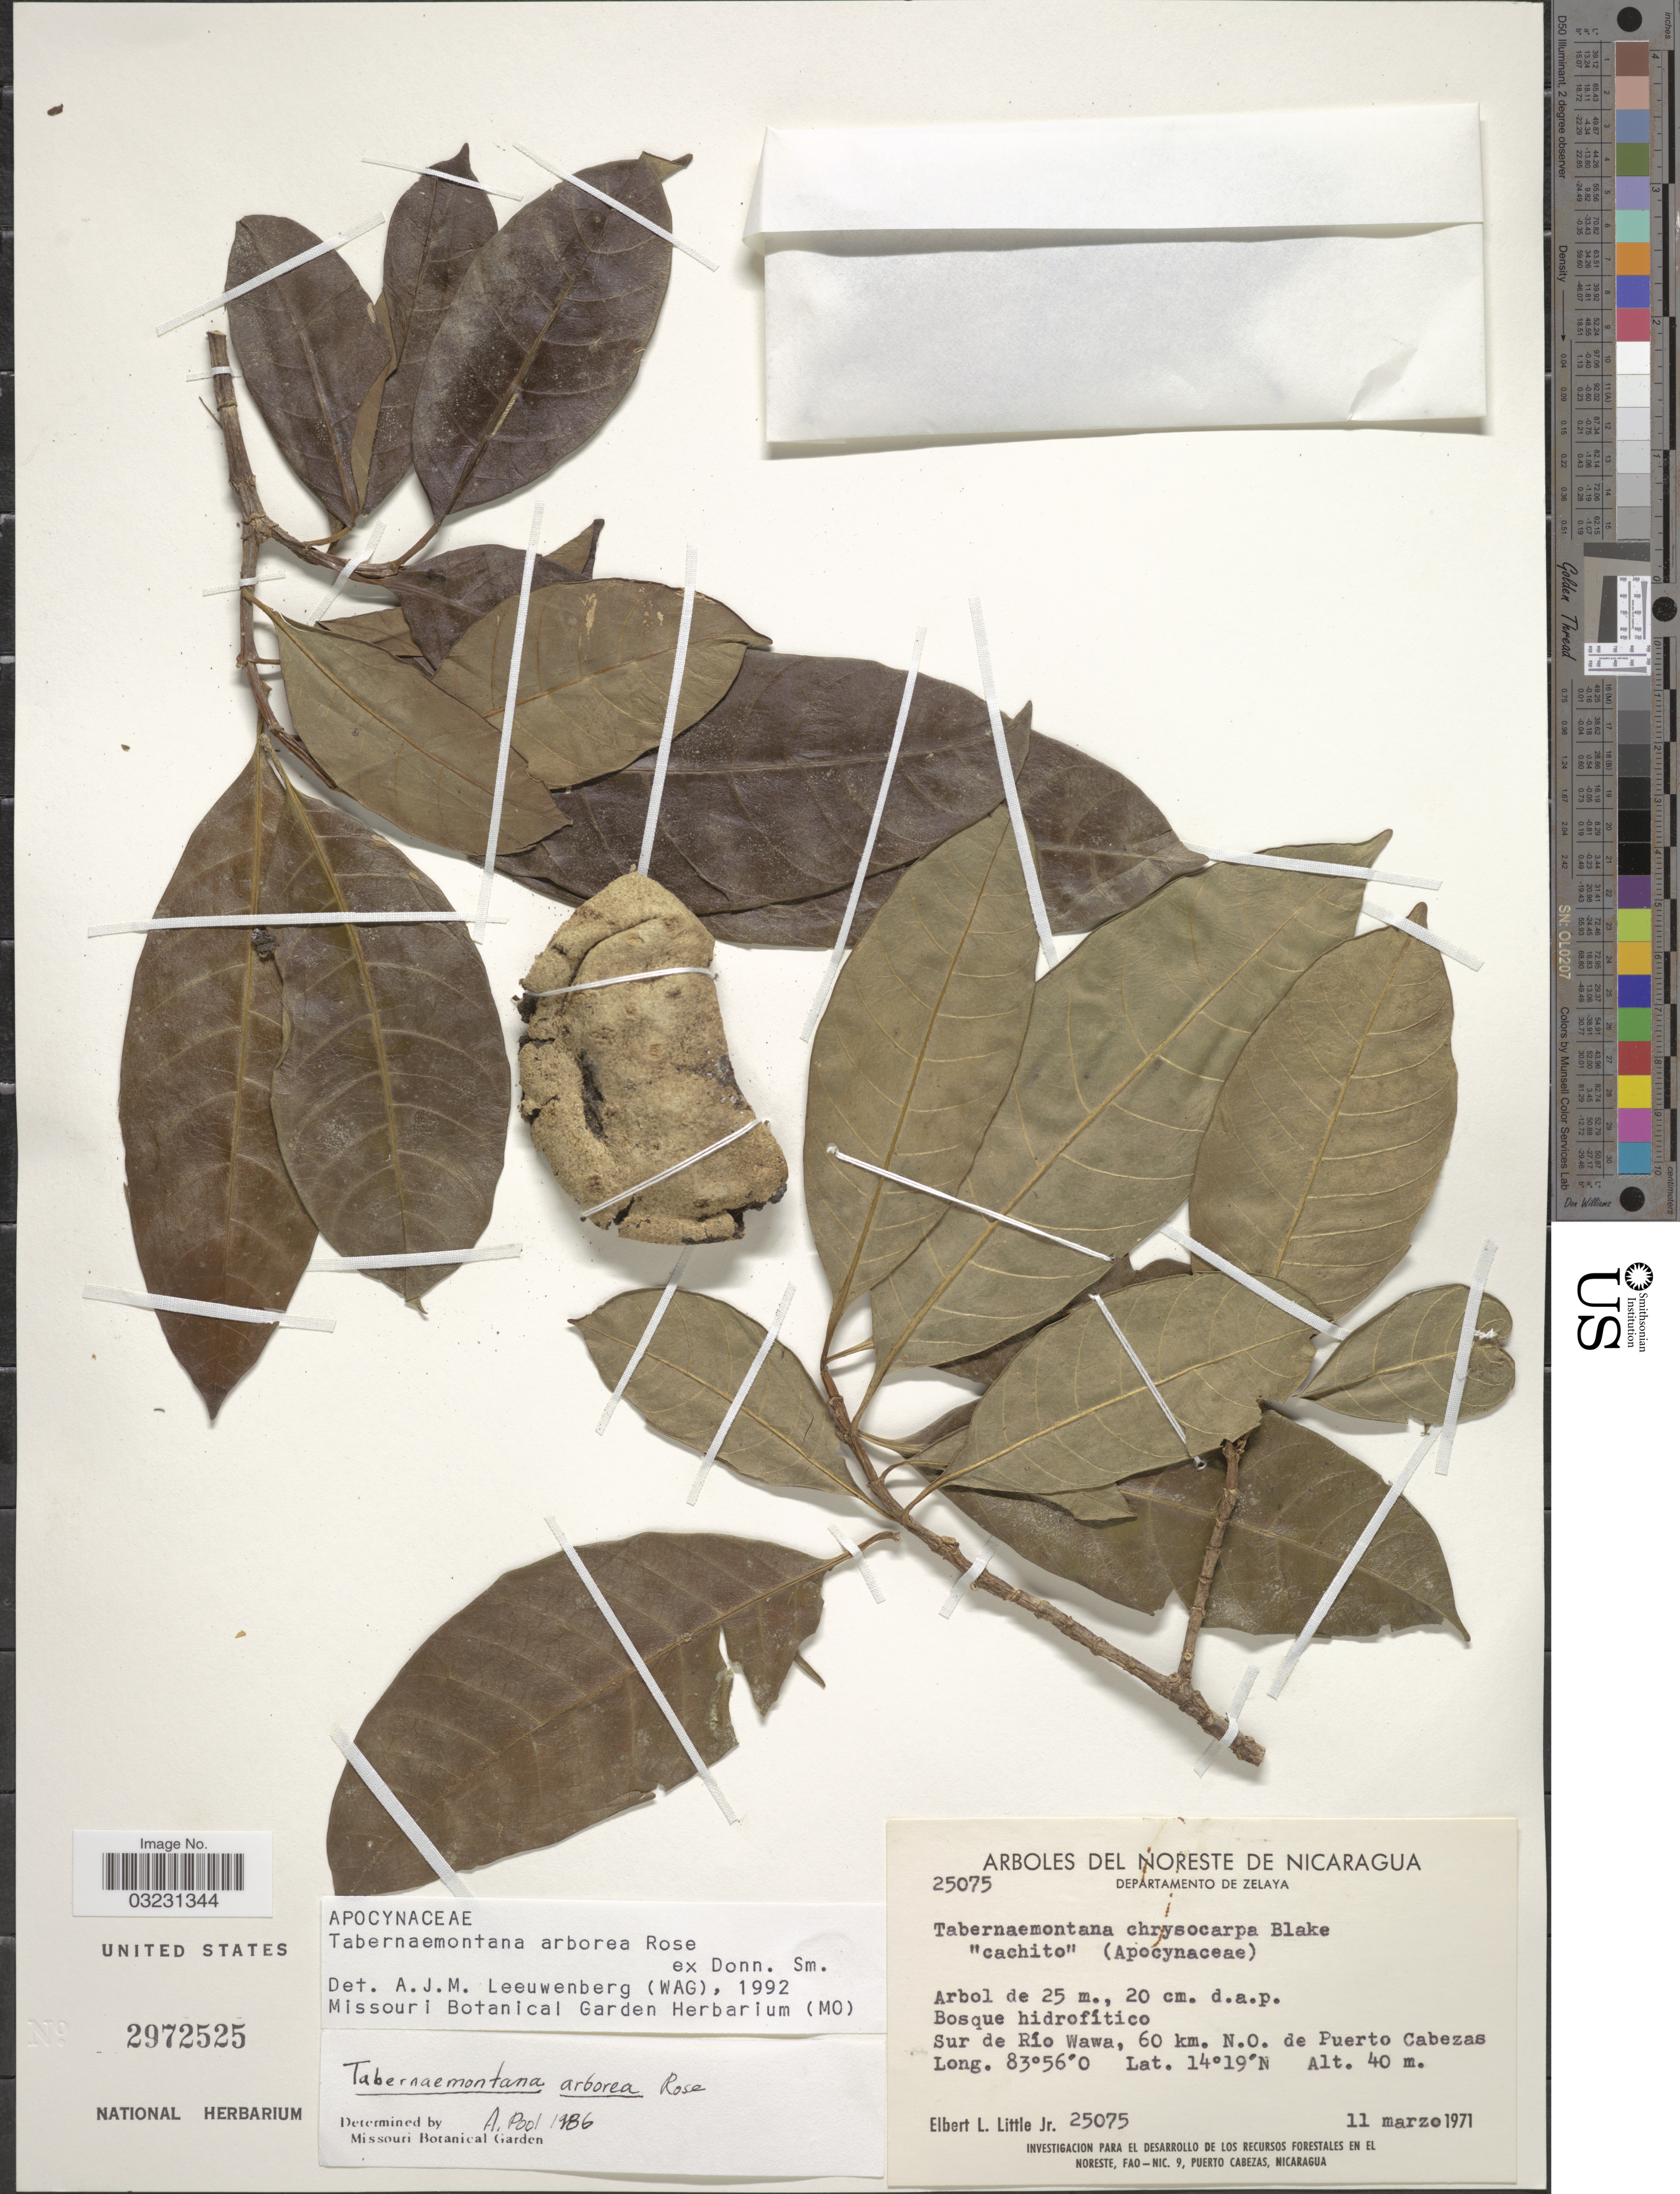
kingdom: Plantae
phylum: Tracheophyta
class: Magnoliopsida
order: Gentianales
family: Apocynaceae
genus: Tabernaemontana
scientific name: Tabernaemontana arborea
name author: Rose in Donn. Sm.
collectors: E. L. Little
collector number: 25075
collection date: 1971-03-11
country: Nicaragua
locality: Arboles del Noreste de Nicaragua, Departamento de Zelaya, Sur de Río Wawa, 60 km. N.O. de Puerto Cabezas.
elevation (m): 40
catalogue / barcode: US 2972525